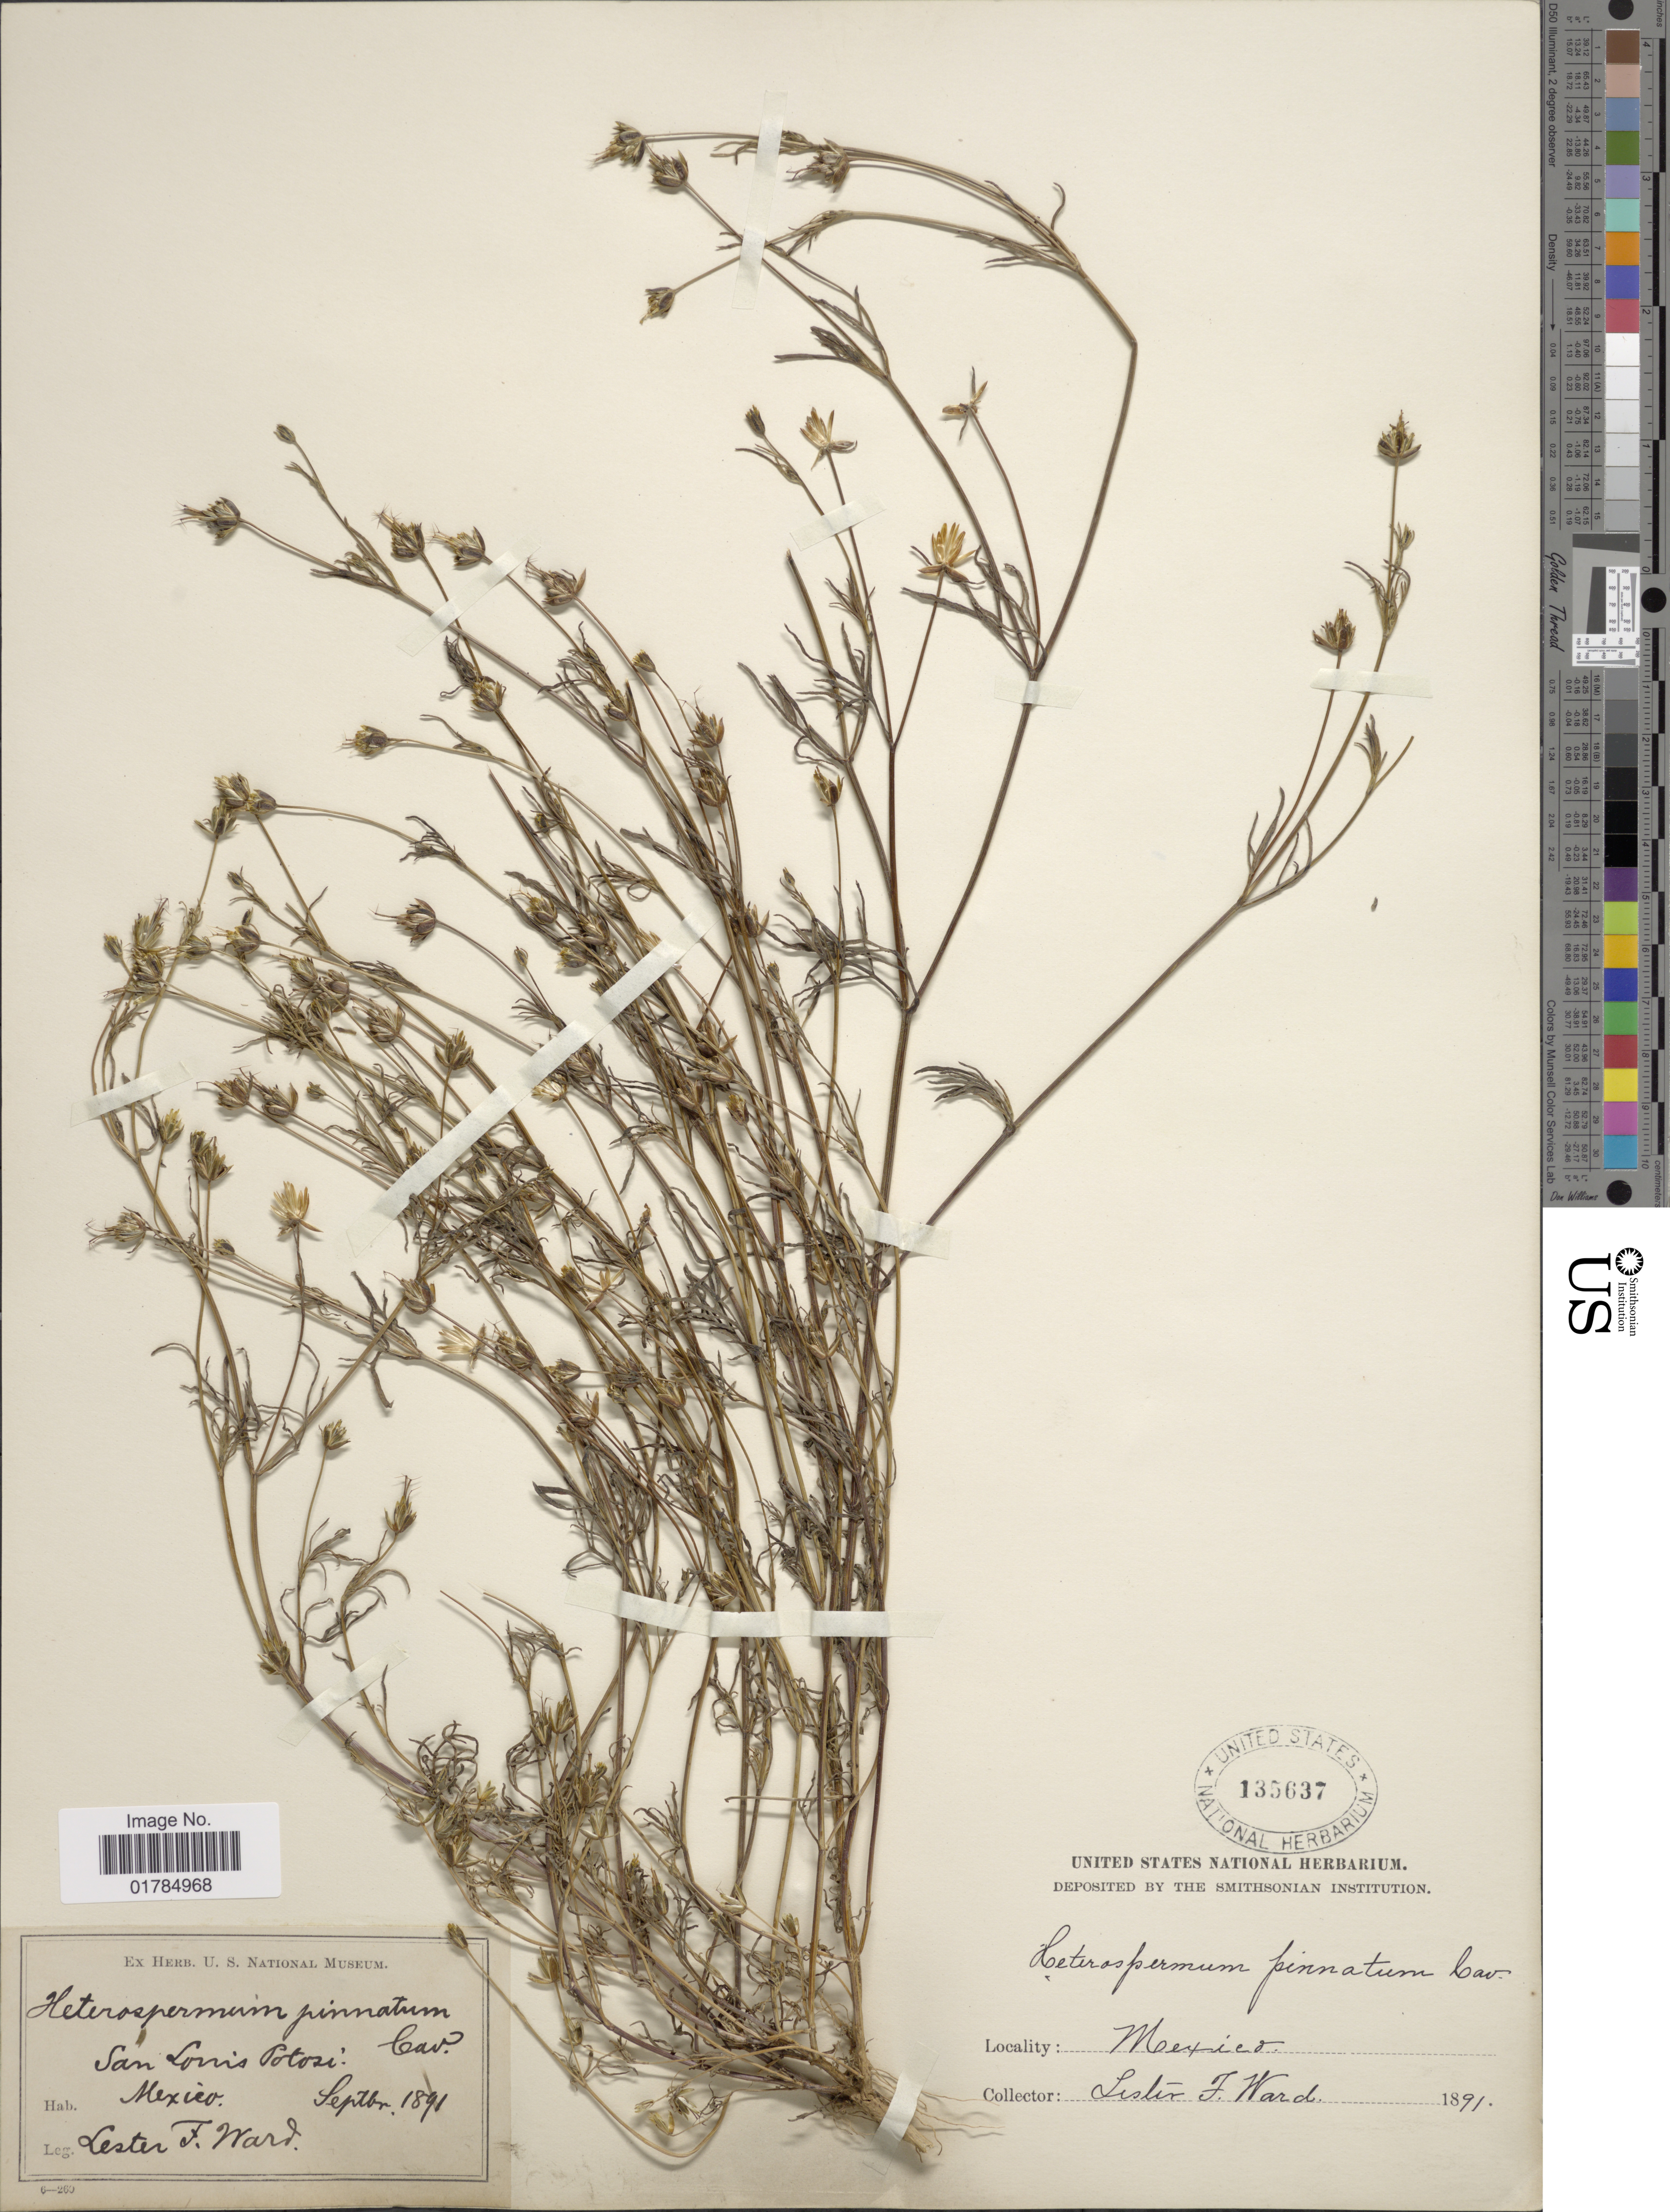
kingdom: Plantae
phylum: Tracheophyta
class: Magnoliopsida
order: Asterales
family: Asteraceae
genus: Heterosperma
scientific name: Heterosperma pinnatum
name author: Cav.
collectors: L. F. Ward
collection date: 1891-09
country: Mexico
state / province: San Luis Potosí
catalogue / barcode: US 135637